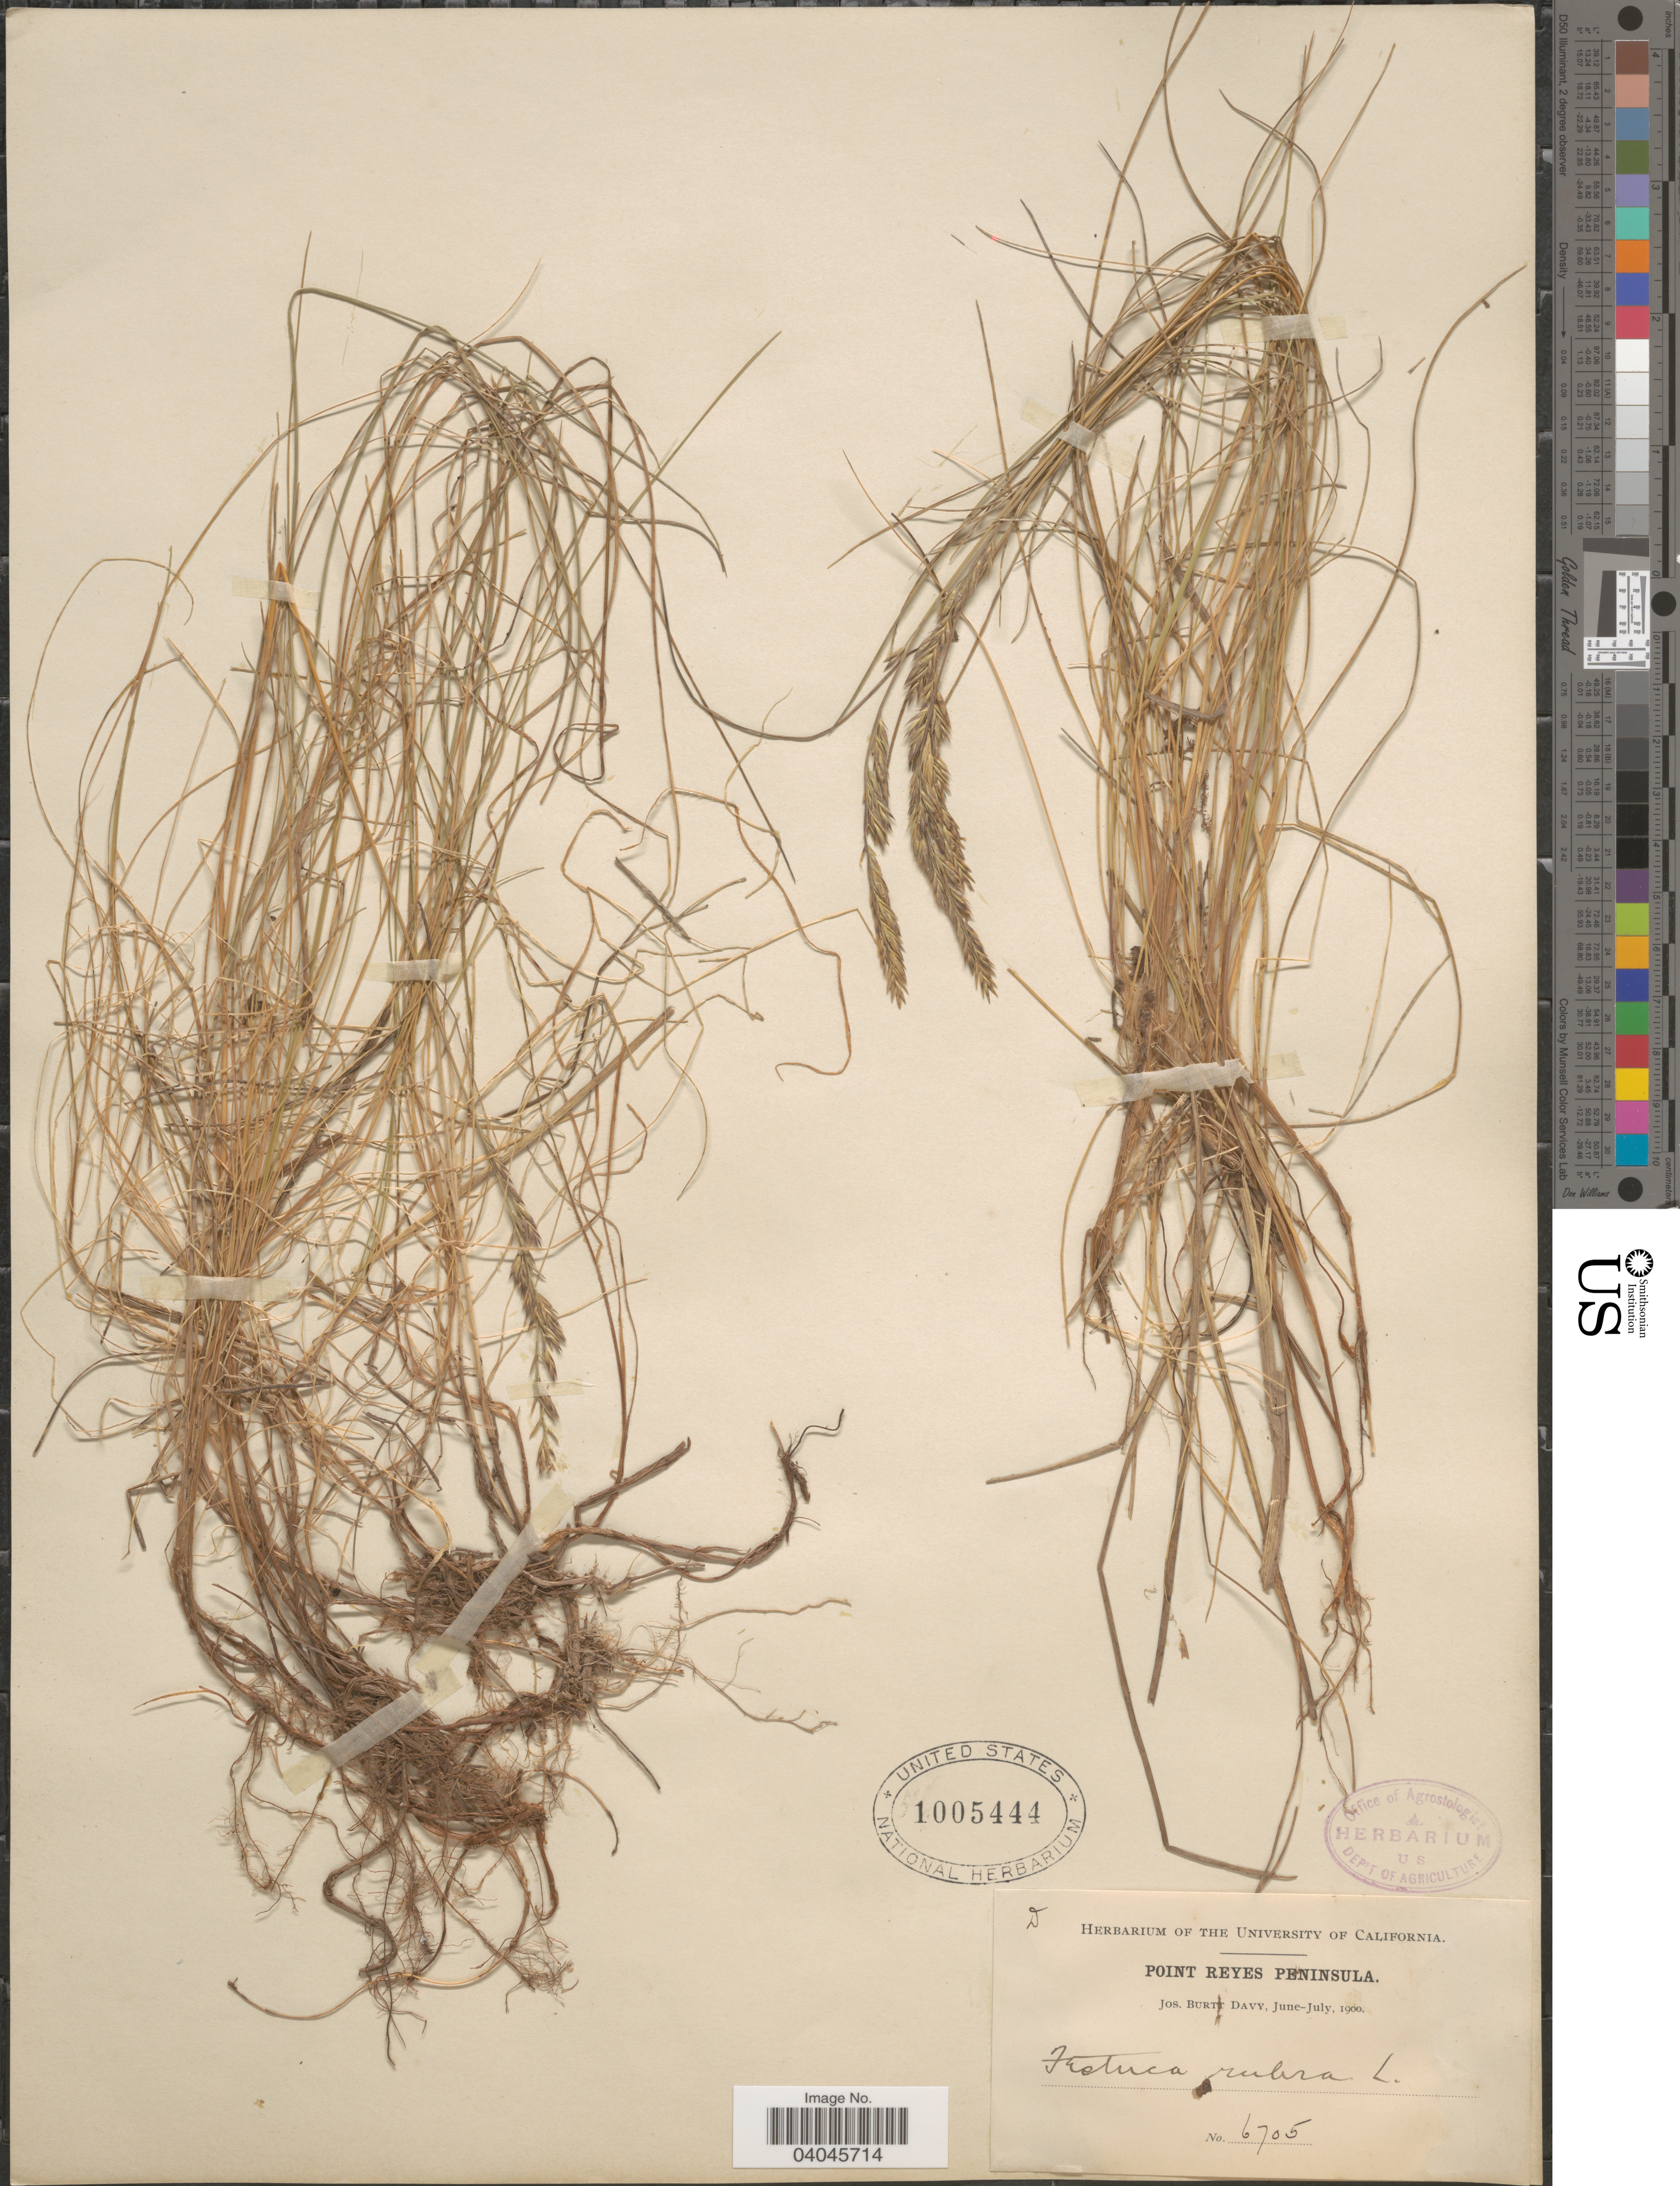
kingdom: Plantae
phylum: Tracheophyta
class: Liliopsida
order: Poales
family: Poaceae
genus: Festuca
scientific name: Festuca rubra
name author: L.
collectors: J. Burtt Davy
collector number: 6705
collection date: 1900-06/1900-07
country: United States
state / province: California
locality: Point Reyes Peninsula.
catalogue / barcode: US 1005444